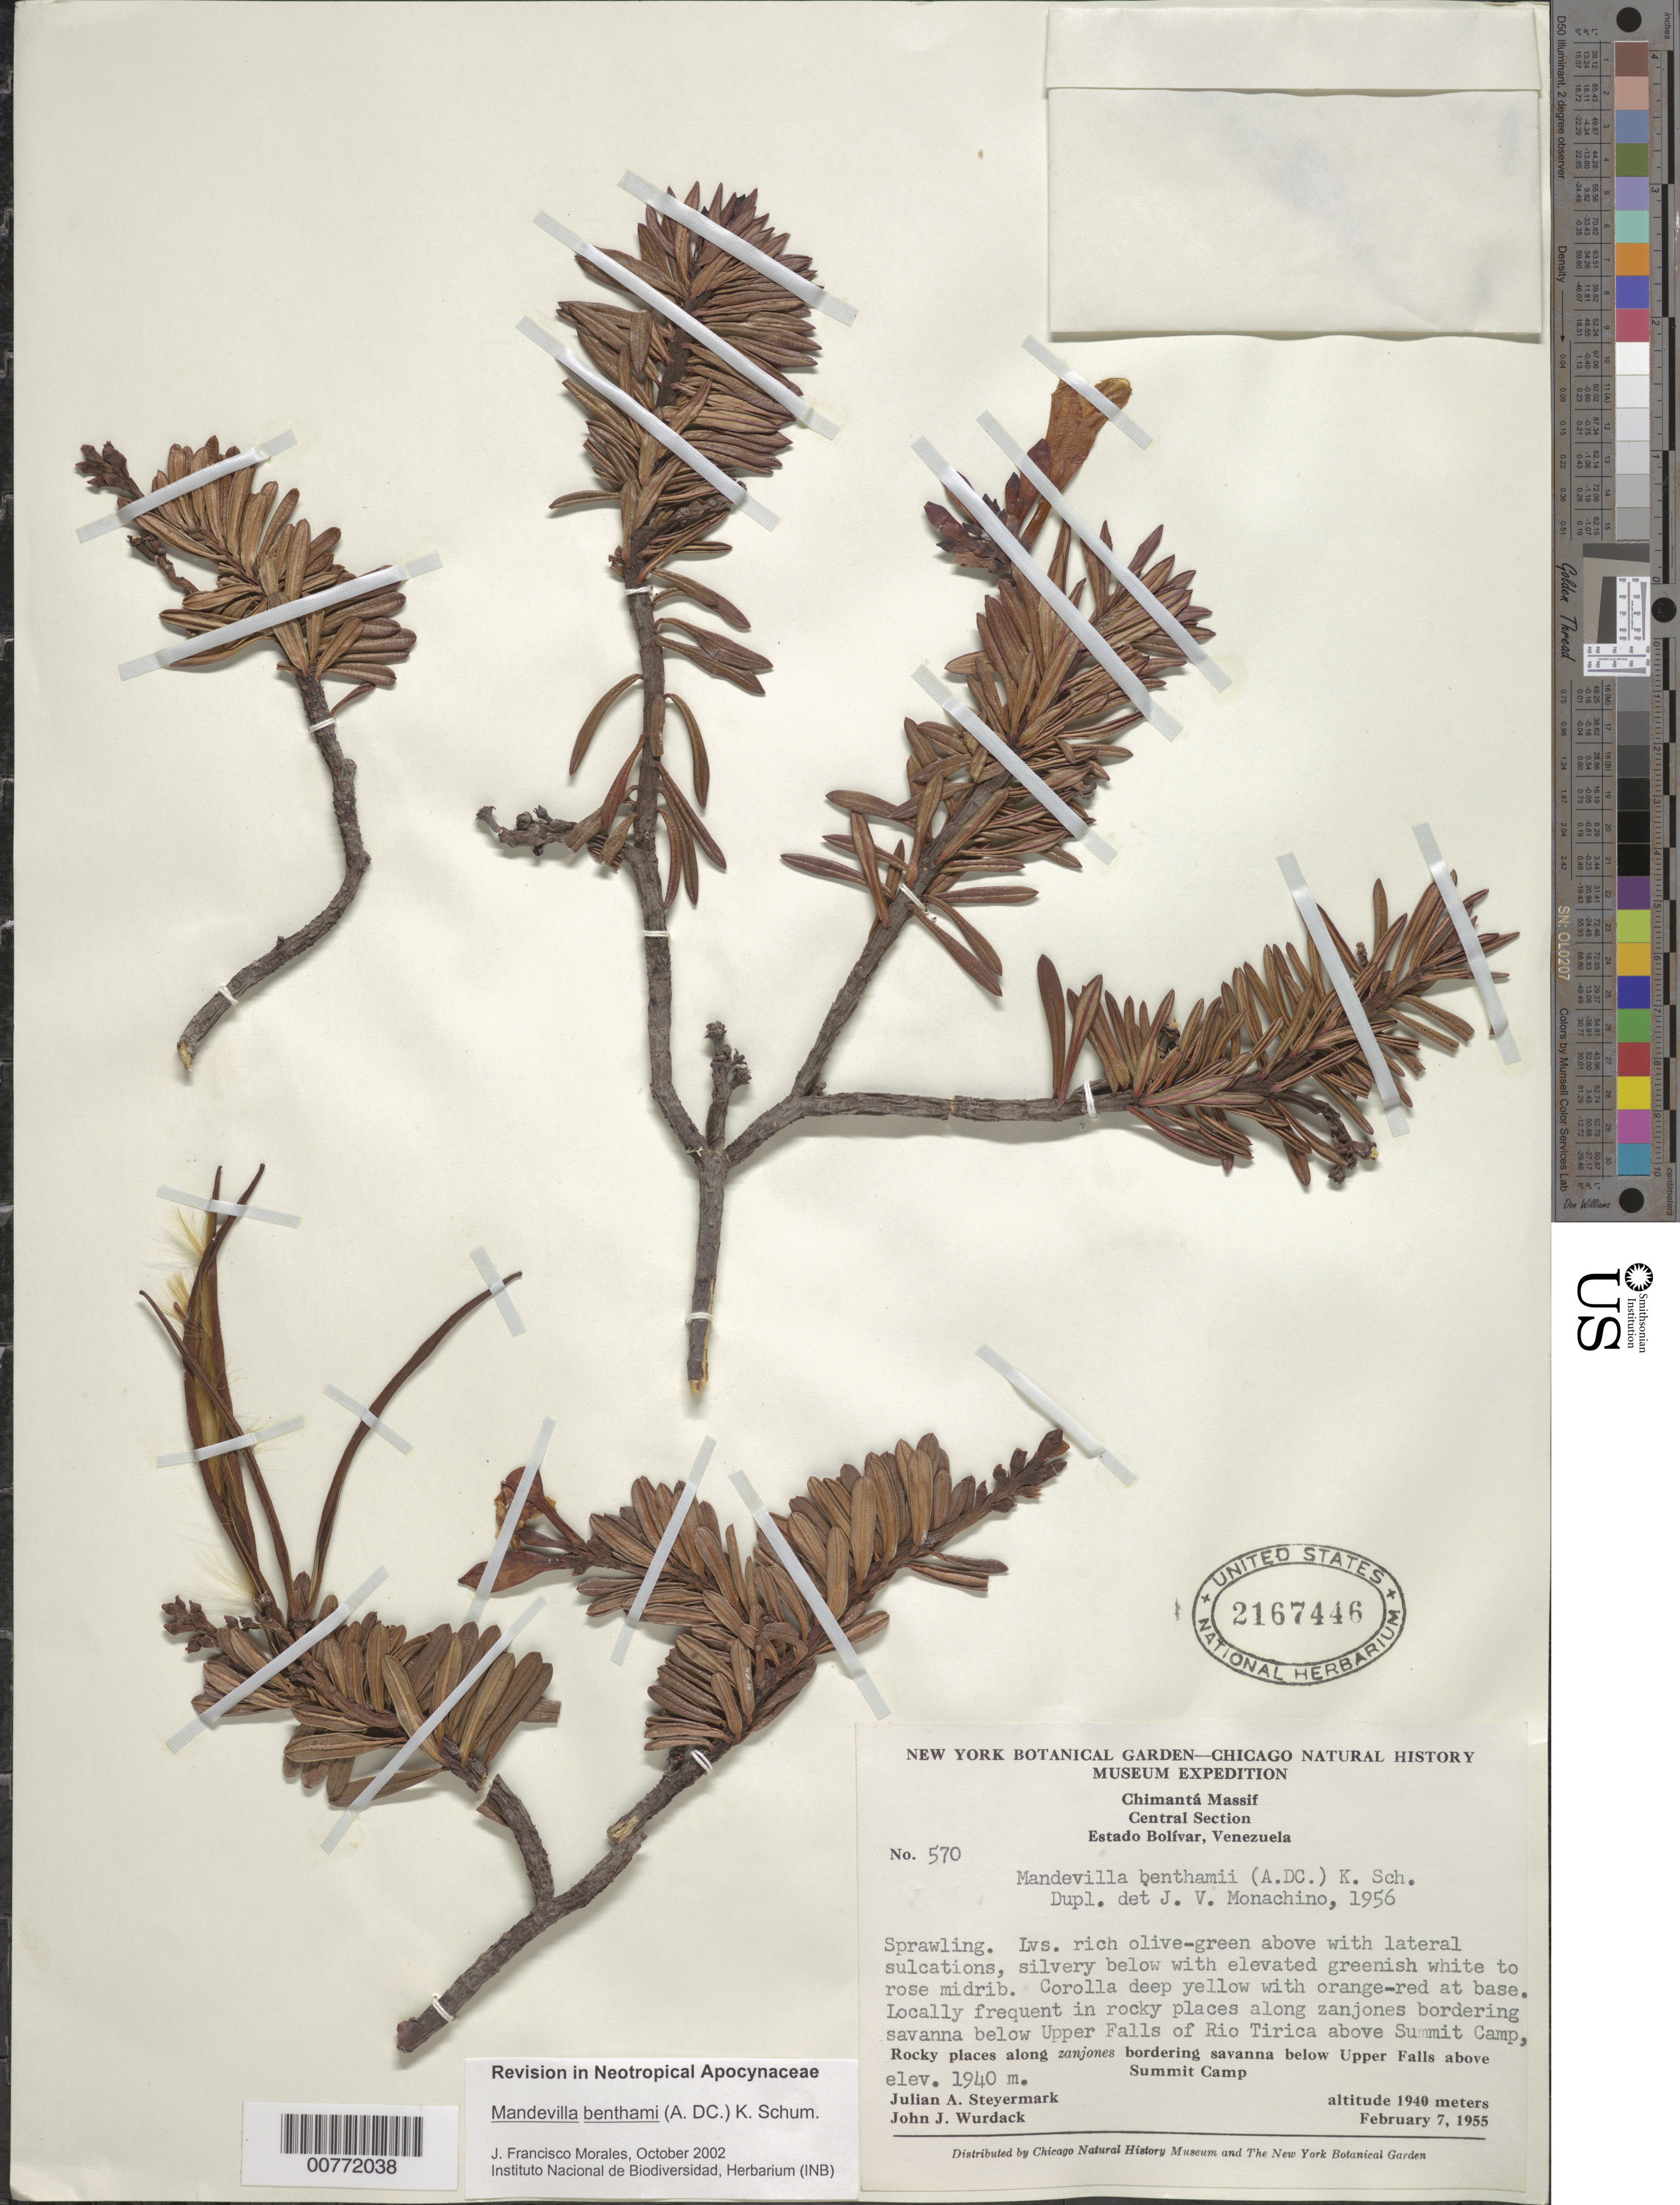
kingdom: Plantae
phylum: Tracheophyta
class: Magnoliopsida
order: Gentianales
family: Apocynaceae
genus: Mandevilla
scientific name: Mandevilla benthamii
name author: (A. DC.) K. Schum.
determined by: Morales, J. F.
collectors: J. Steyermark & J. J. Wurdack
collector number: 55 570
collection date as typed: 7-Feb-55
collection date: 1955-02-07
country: Venezuela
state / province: Bolívar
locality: Chimantá Massif, Upper Falls of Río Tirica above Summit Camp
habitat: Rocky places along zanjones bordering savanna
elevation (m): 1940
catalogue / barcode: US 2167446